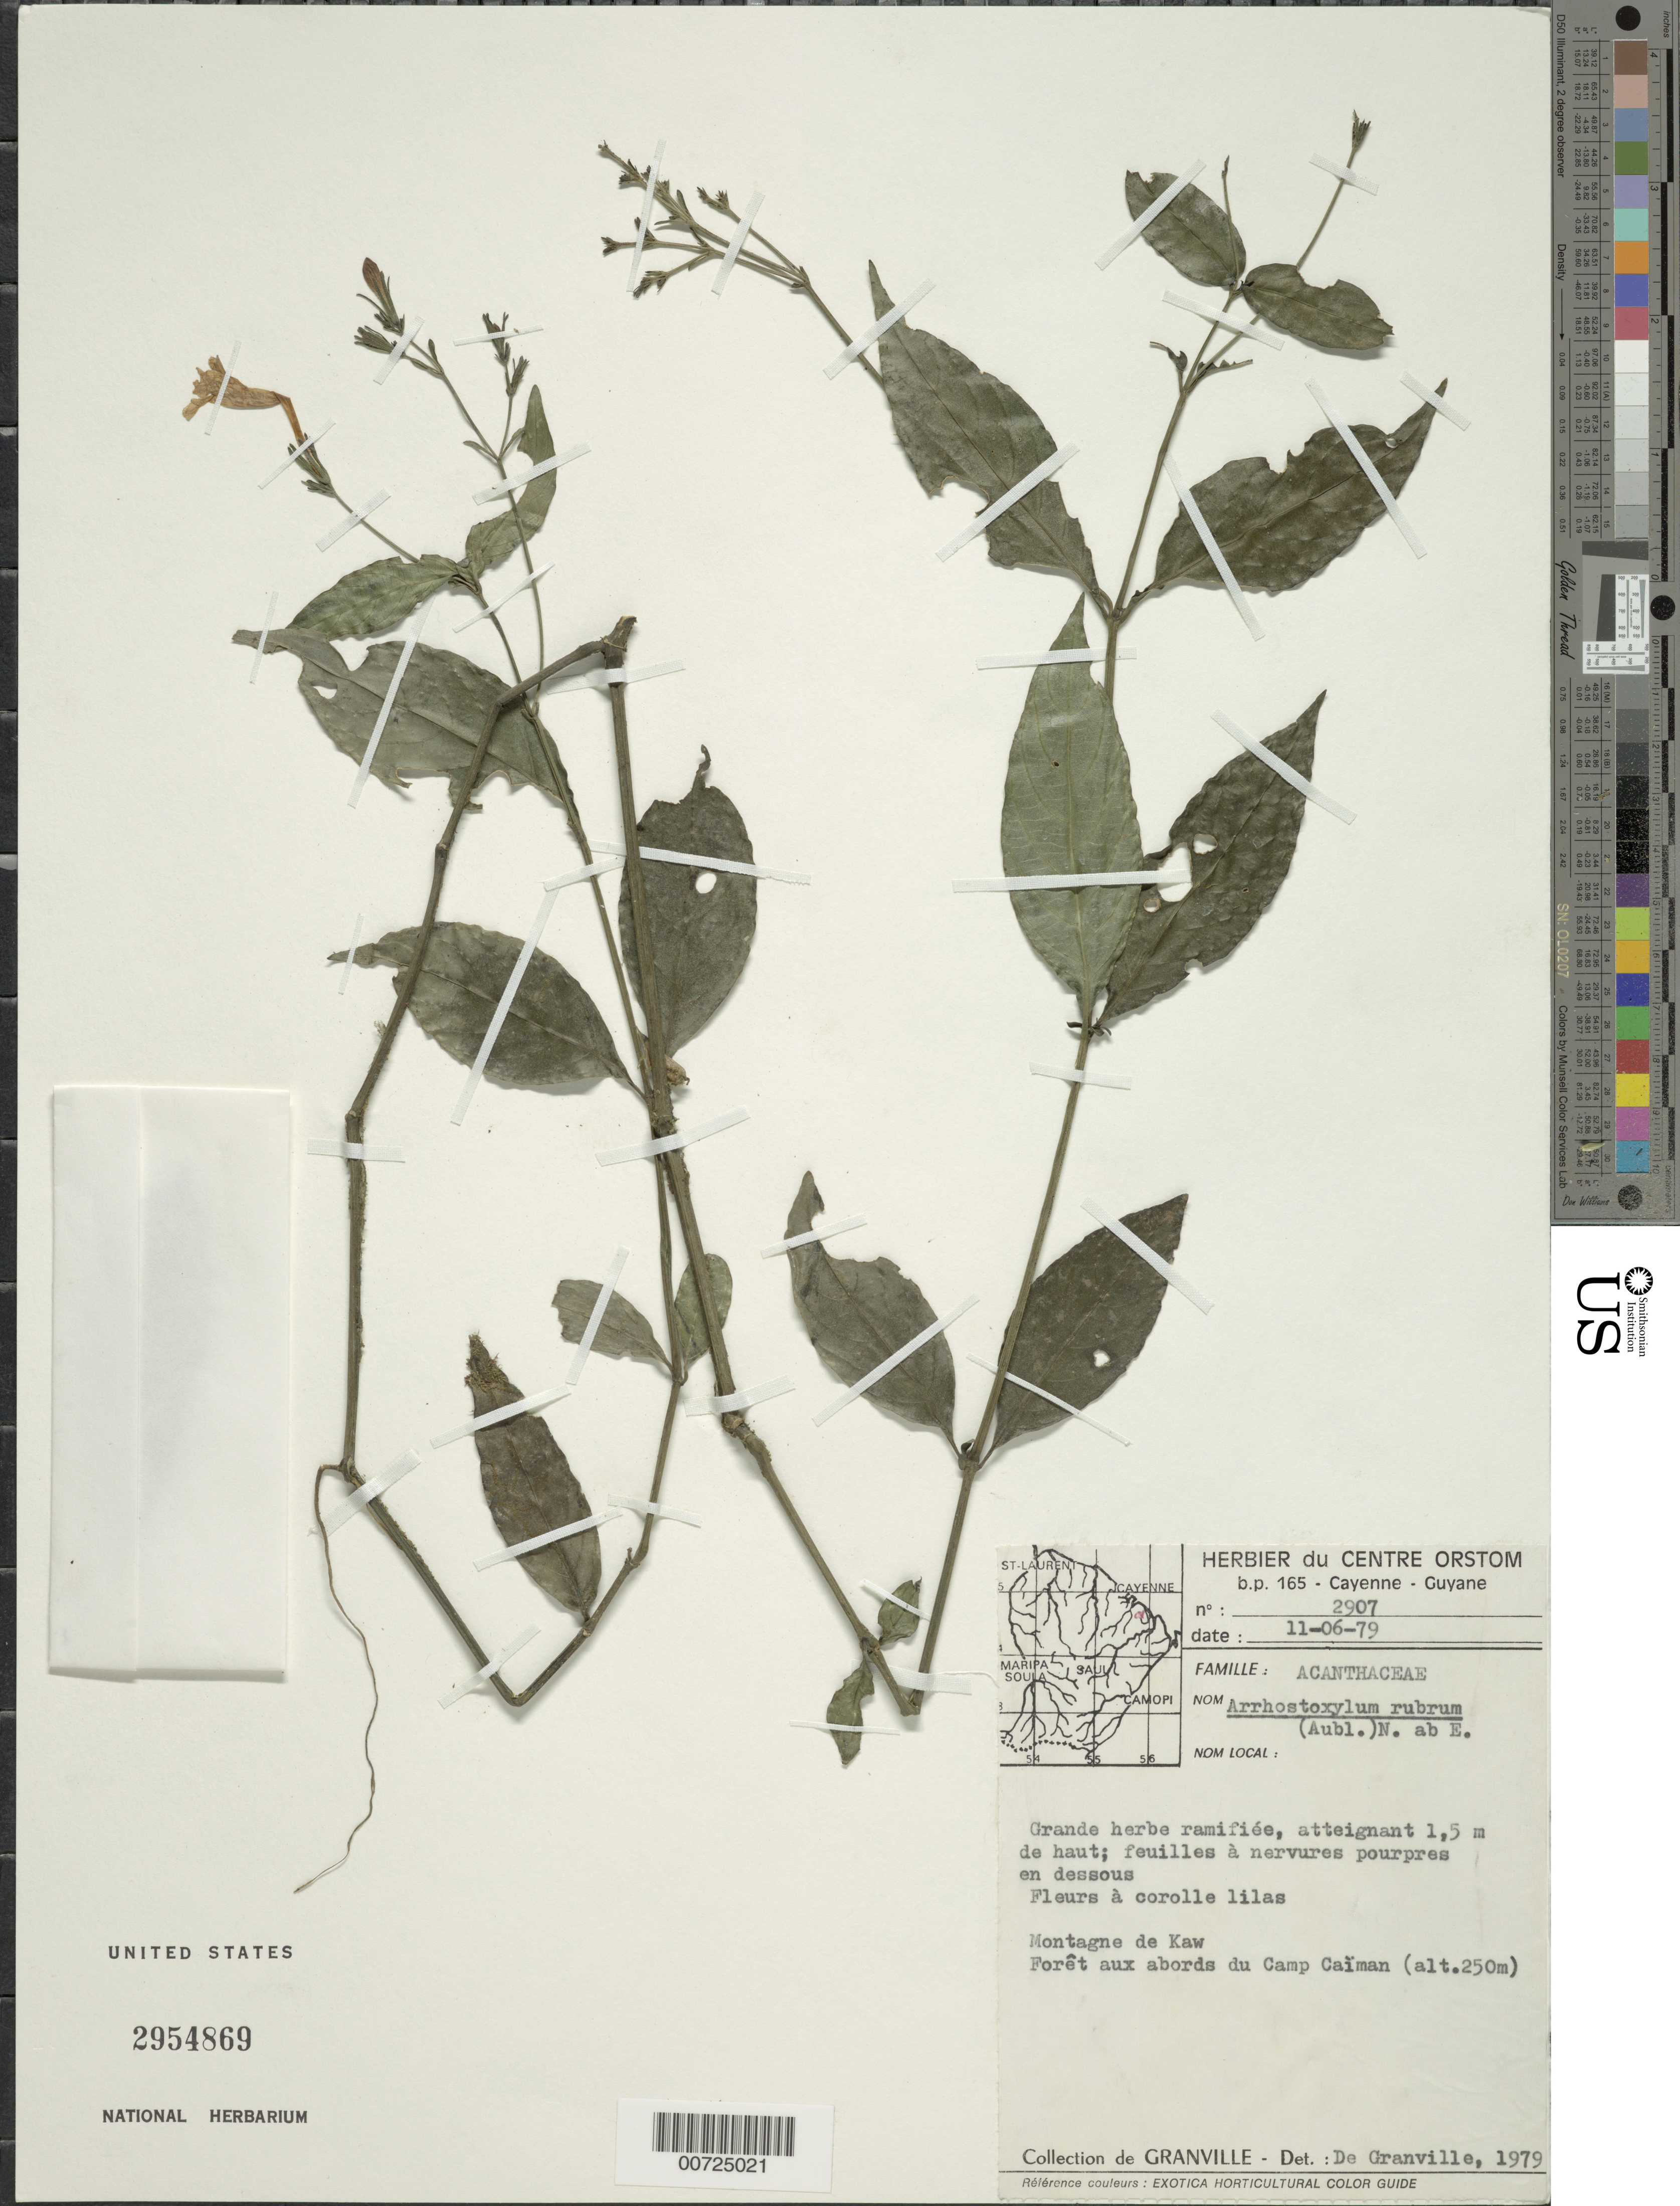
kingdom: Plantae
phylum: Tracheophyta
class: Magnoliopsida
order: Lamiales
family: Acanthaceae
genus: Ruellia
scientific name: Ruellia rubra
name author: Aubl.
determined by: Granville, J. J. de, (CAY), Institut de Recherche pour le Developpement (IRD) (FRENCH GUIANA)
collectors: J.-J. de Granville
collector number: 2907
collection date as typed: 11-Jun-79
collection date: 1979-06-11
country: French Guiana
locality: Montagne de Kaw, Camp Caïman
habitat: Forest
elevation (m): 250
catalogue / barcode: US 2954869